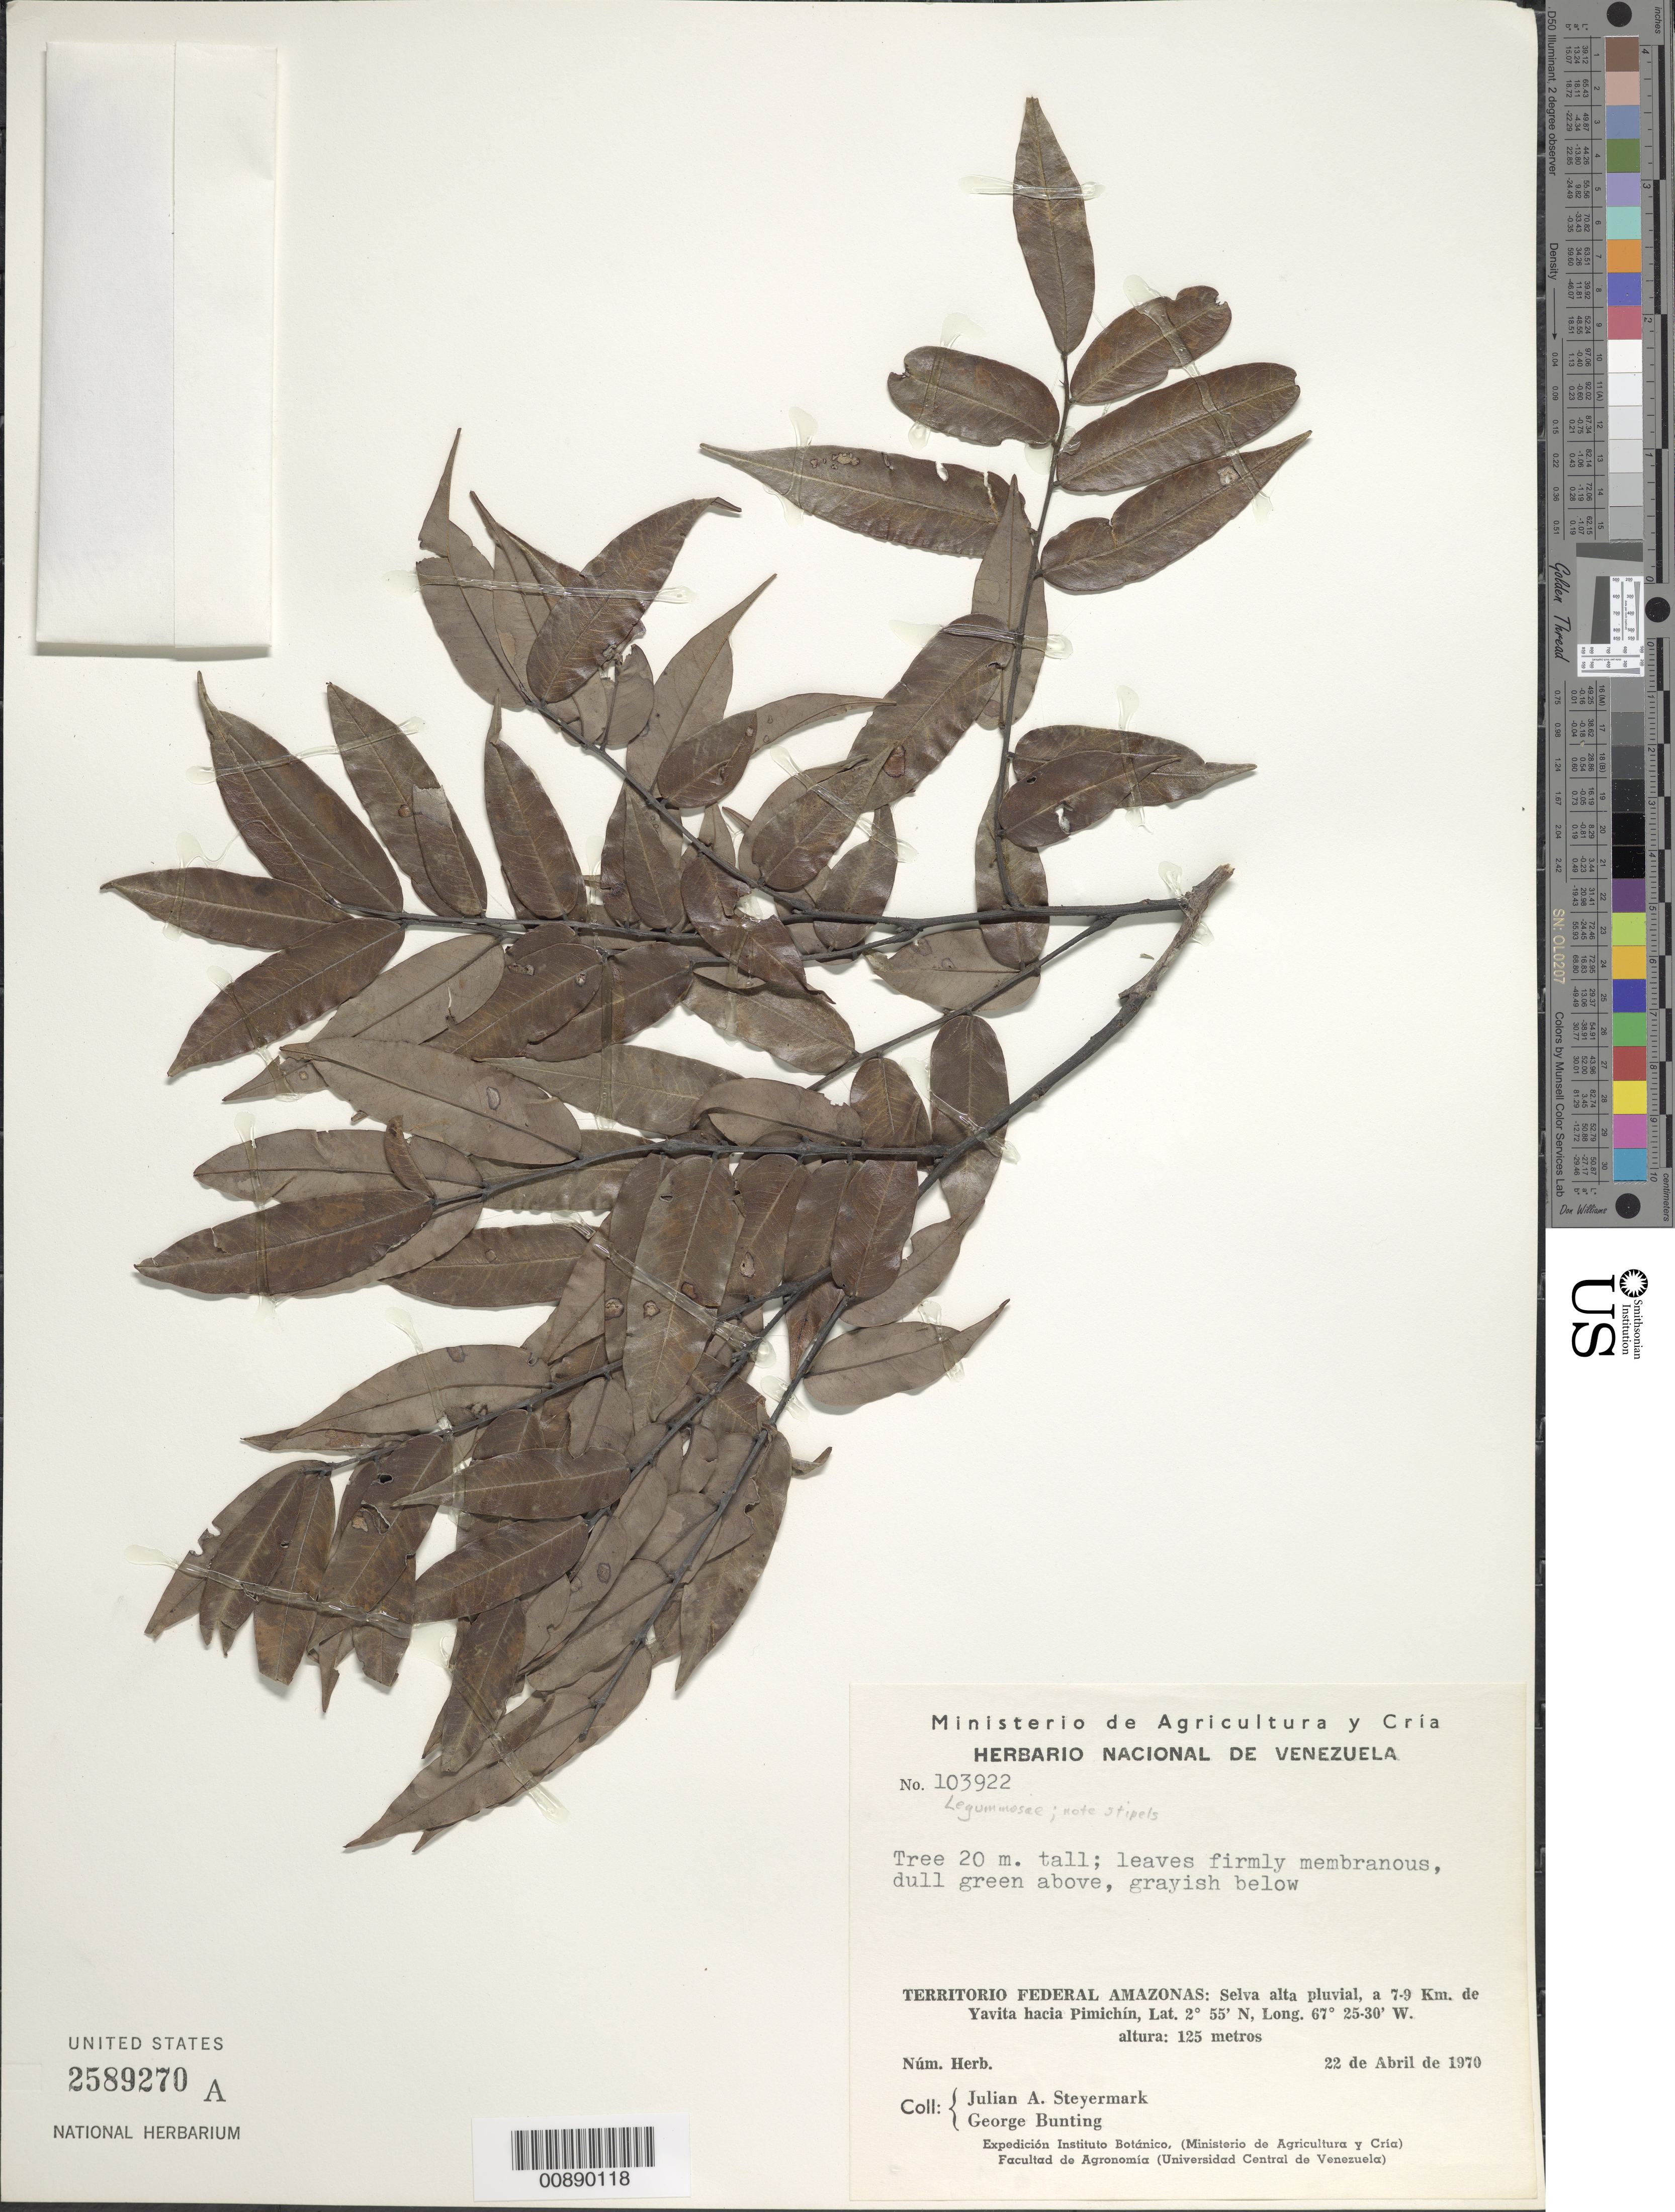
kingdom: Plantae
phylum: Tracheophyta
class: Magnoliopsida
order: Fabales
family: Fabaceae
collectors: J. Steyermark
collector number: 103922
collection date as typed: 22-Apr-70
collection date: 1970-04-22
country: Venezuela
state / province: Amazonas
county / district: Maroa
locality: Yavita, 7-9 km toward Pimichín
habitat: Selva alta pluvial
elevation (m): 125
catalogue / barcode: US 2589270A